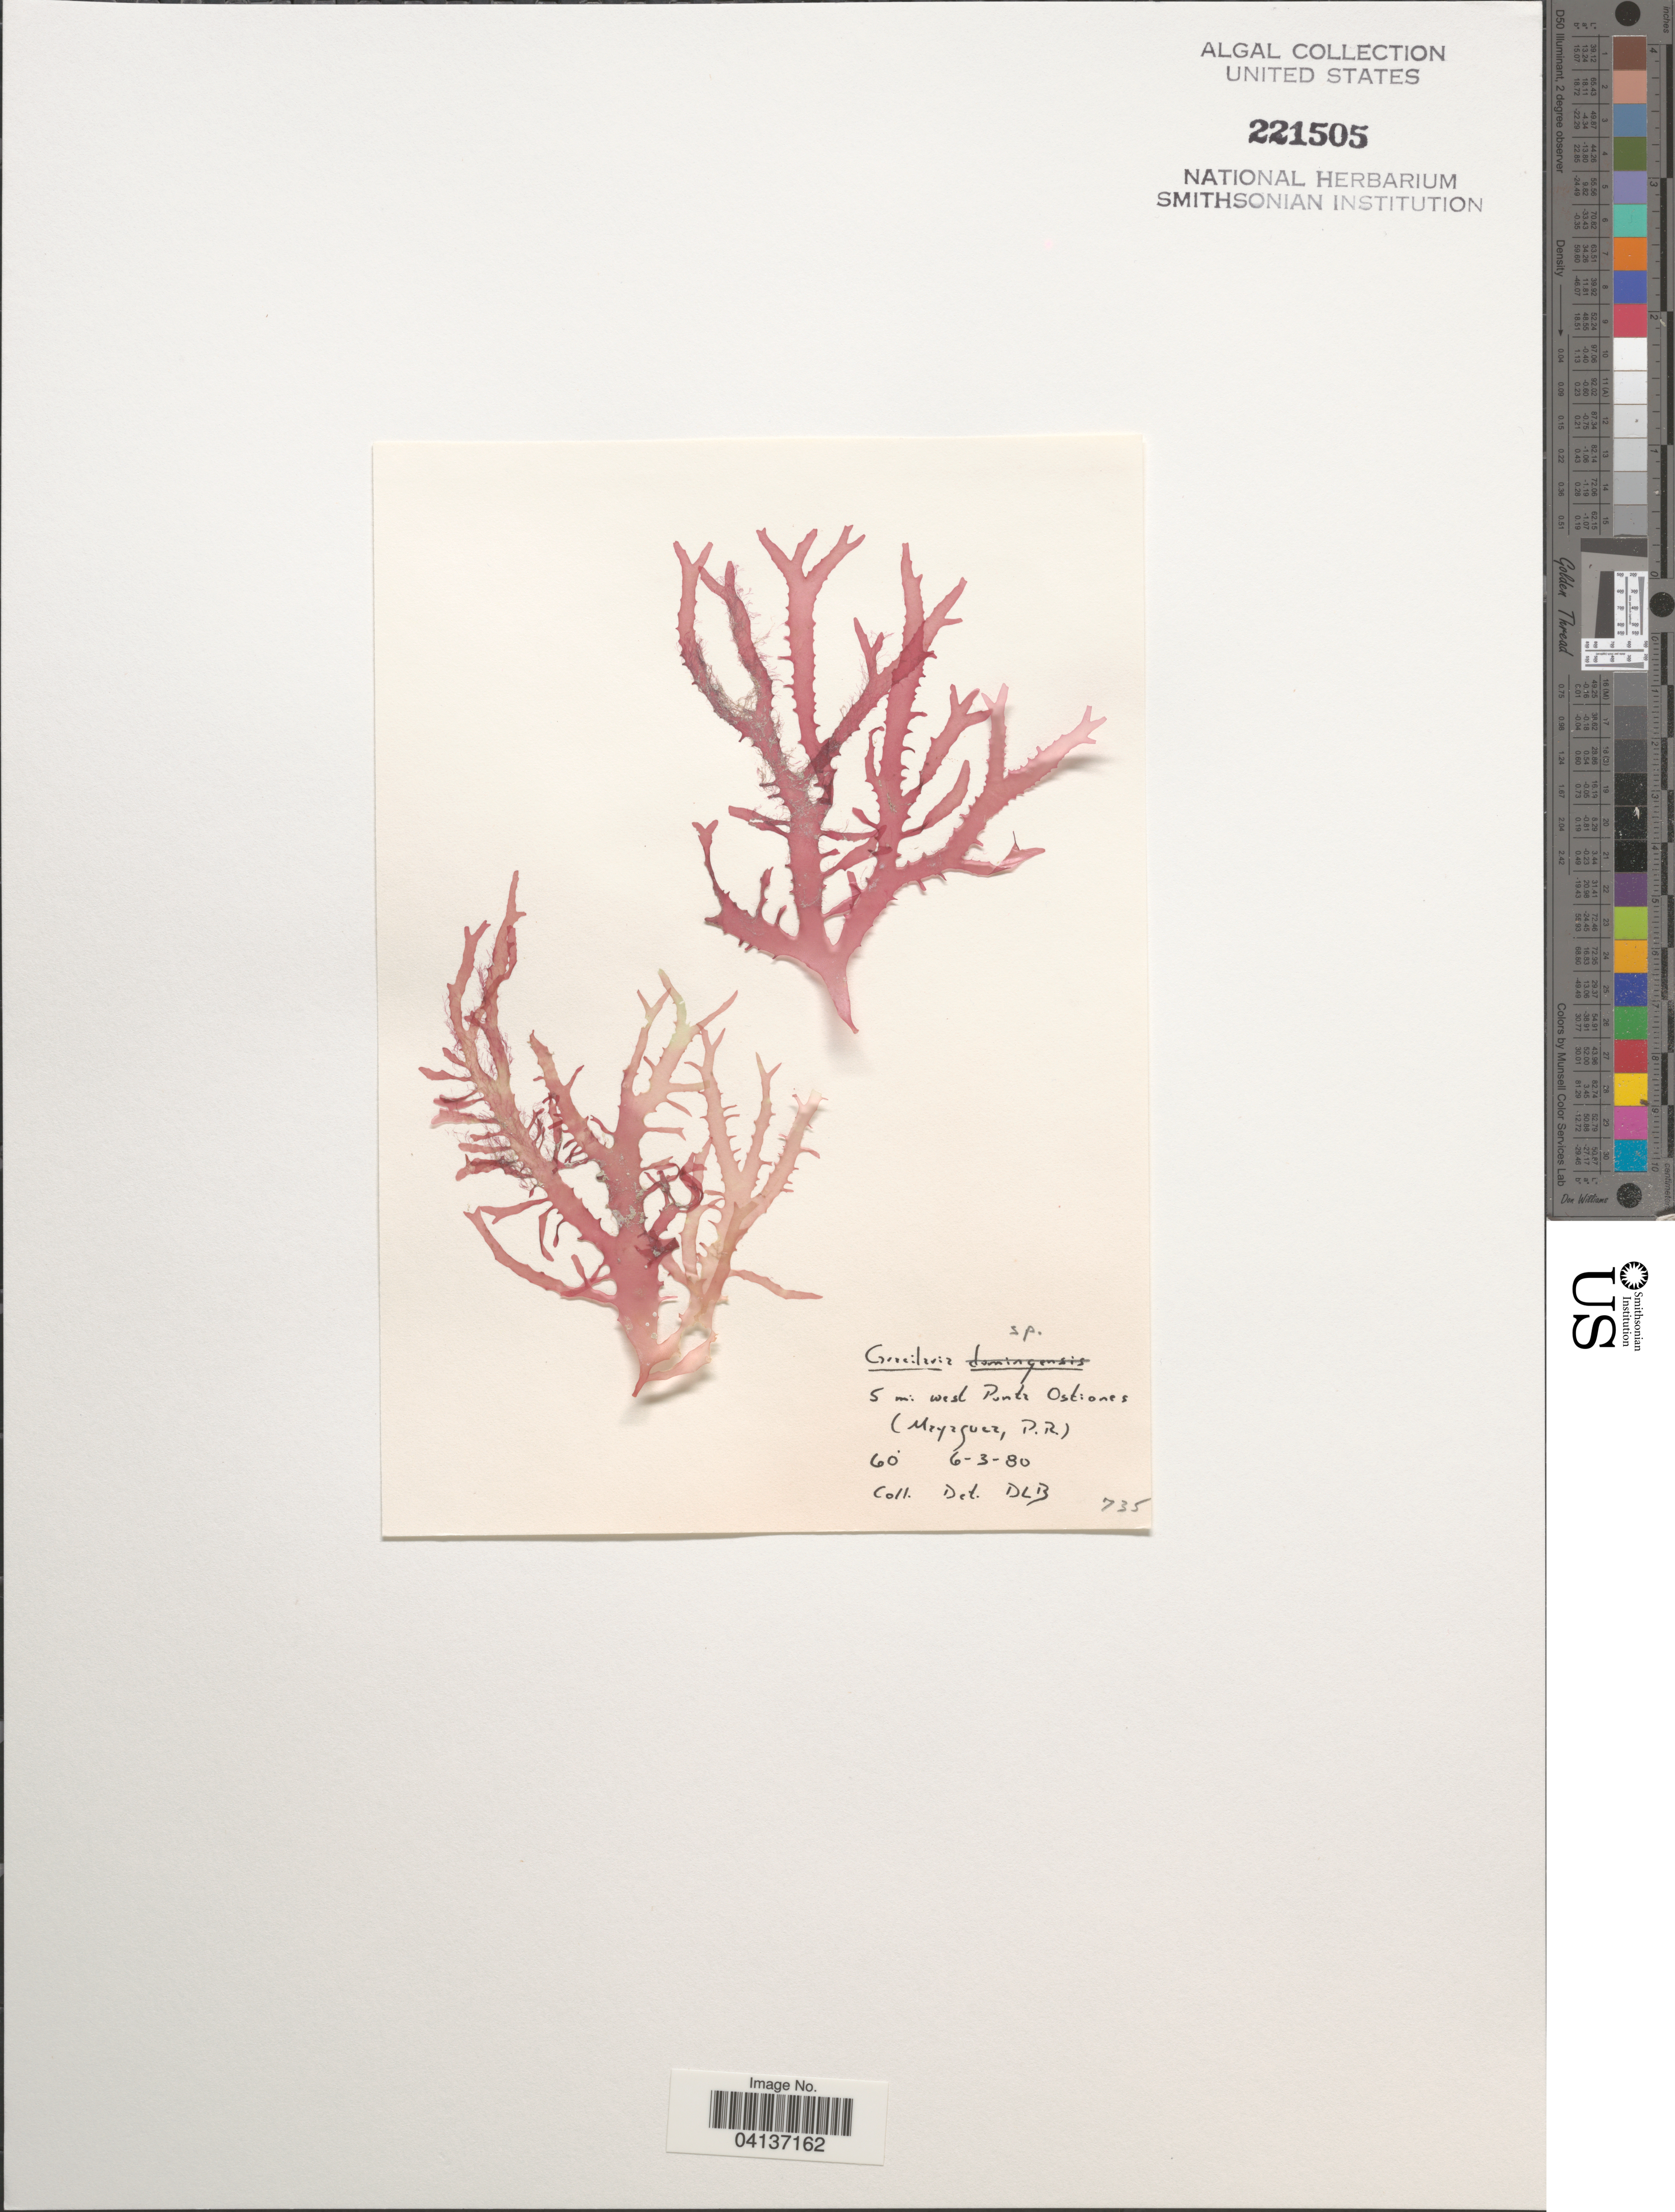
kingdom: Plantae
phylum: Rhodophyta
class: Florideophyceae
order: Gracilariales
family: Gracilariaceae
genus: Gracilaria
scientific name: Gracilaria sp.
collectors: D. L. B.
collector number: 735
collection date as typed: Transcribed d/m/y: 6/3/80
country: Puerto Rico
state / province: Mayagüez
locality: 5 mi west Punta Ostiones.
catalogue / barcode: US 221505